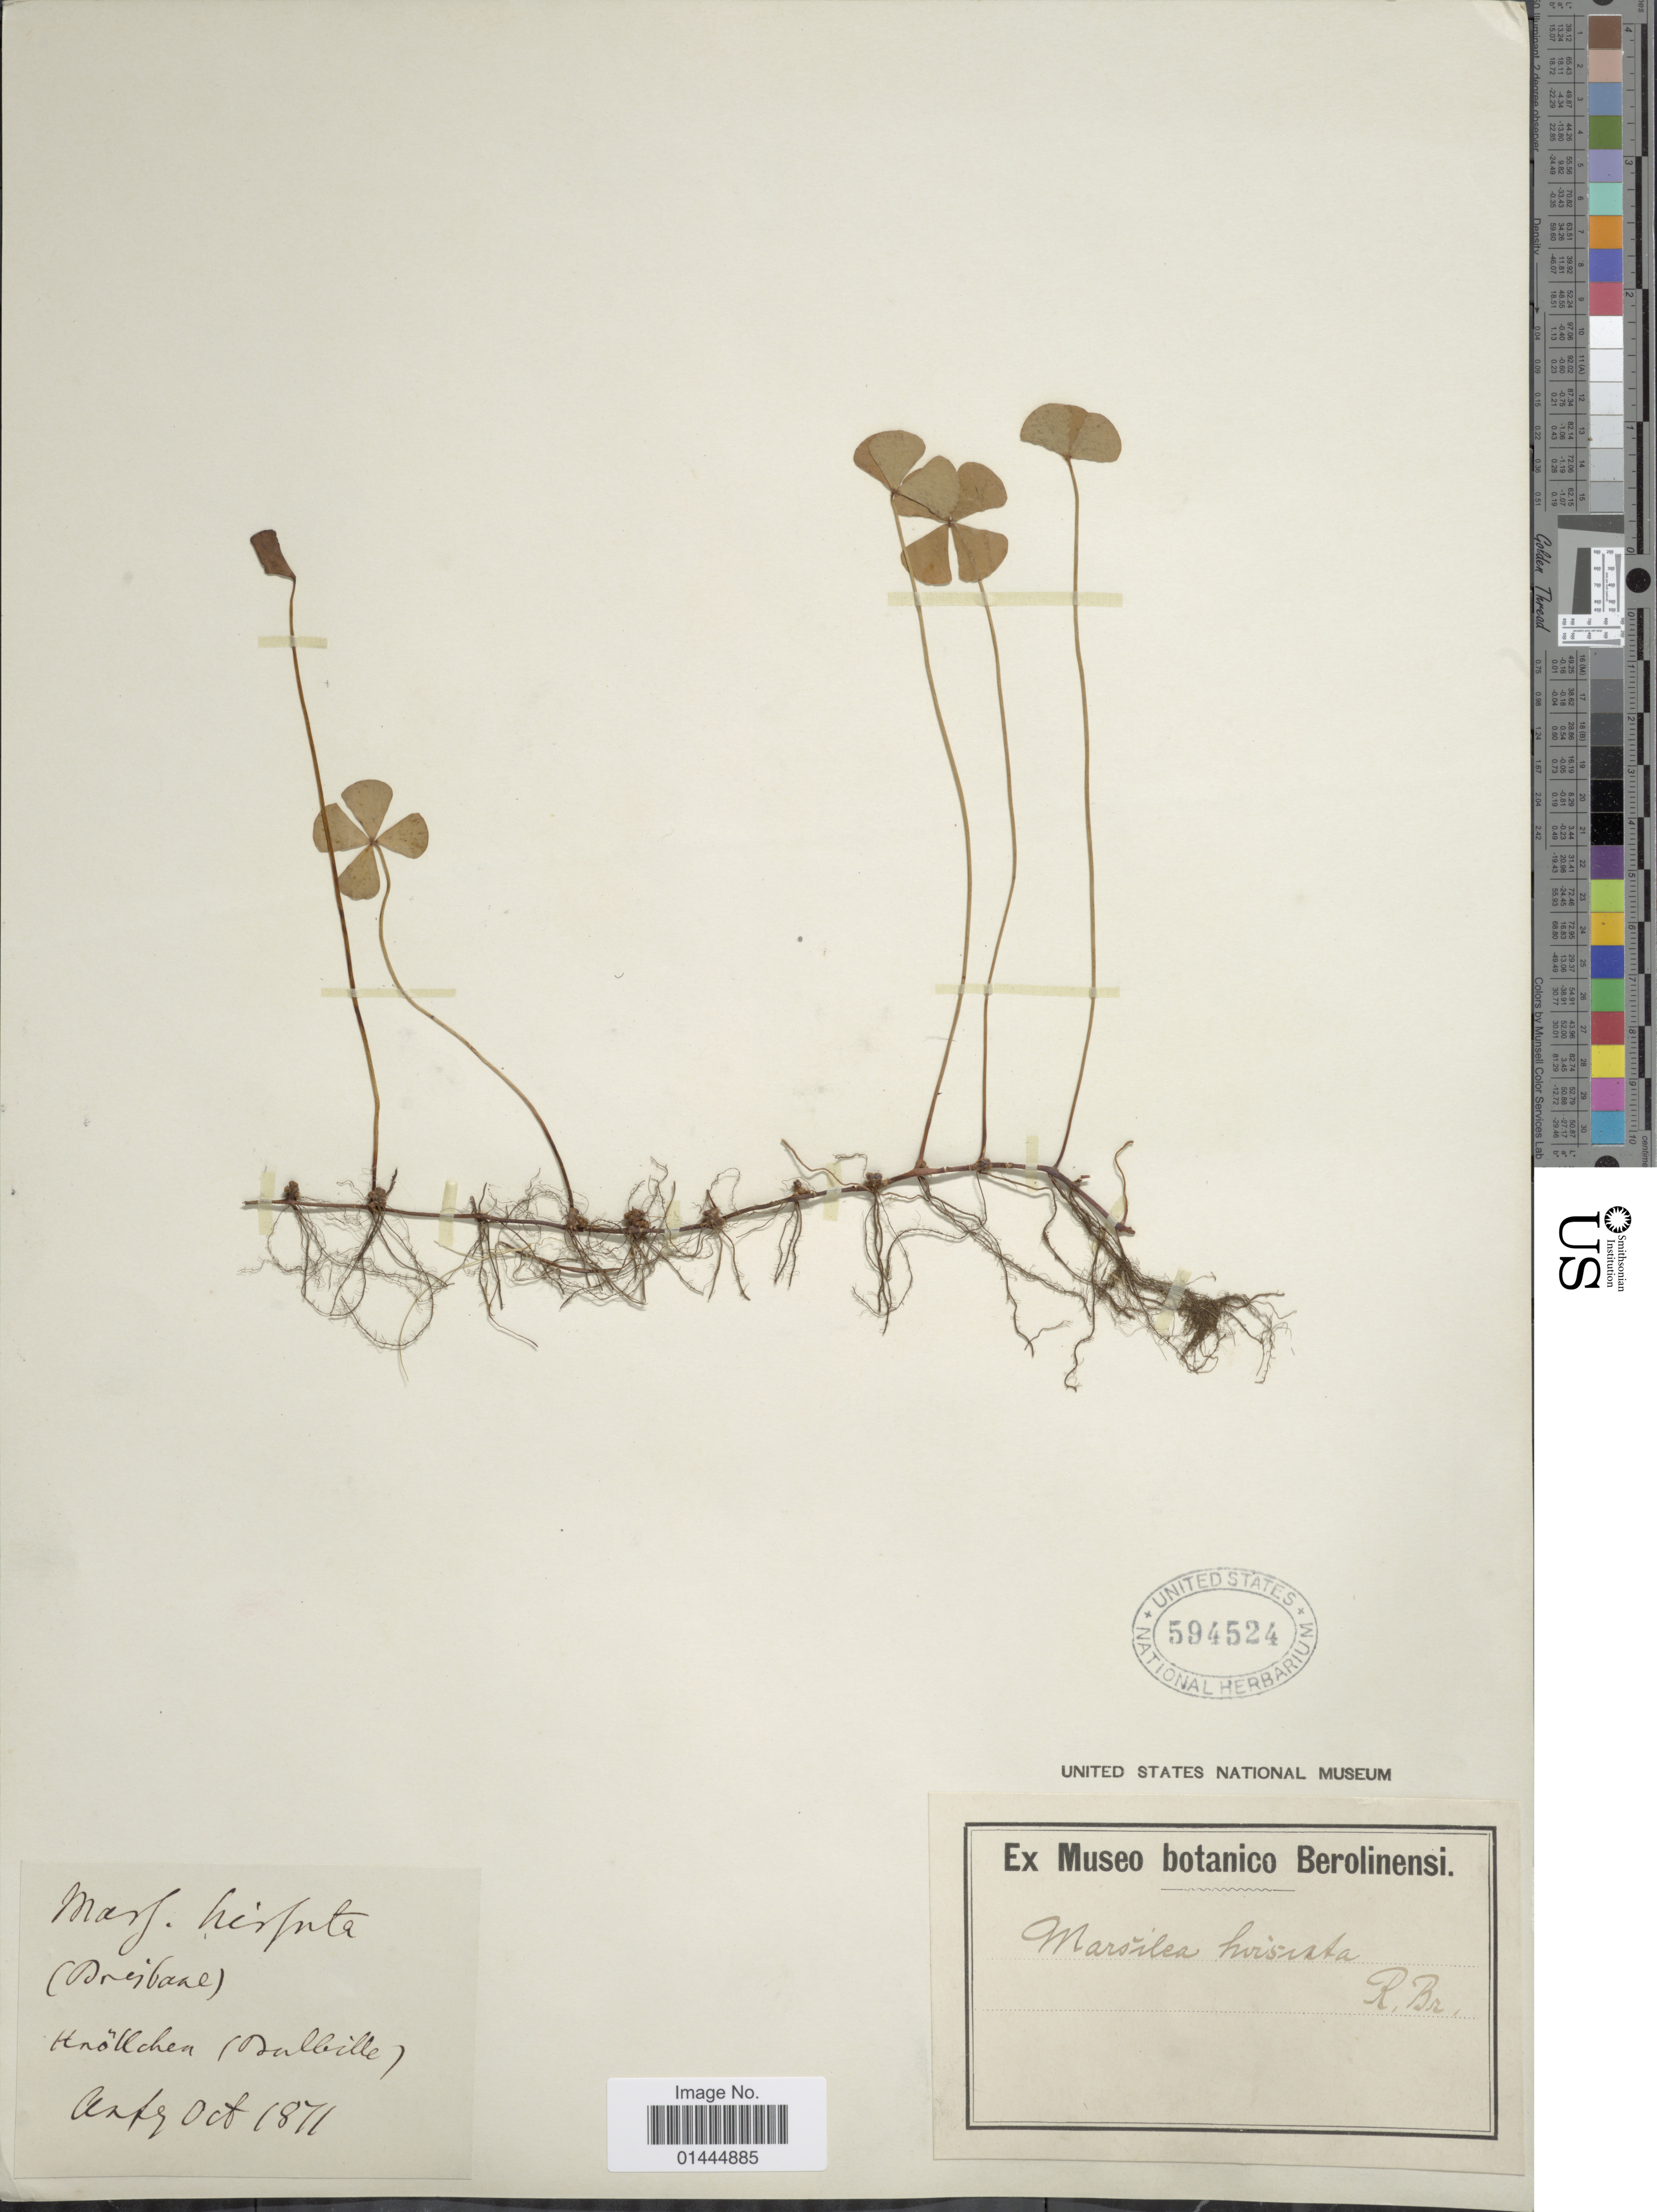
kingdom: Plantae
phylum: Tracheophyta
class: Polypodiopsida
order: Salviniales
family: Marsileaceae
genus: Marsilea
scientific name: Marsilea hirsuta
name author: R. Br.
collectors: ex Museo Botanico Berolinensi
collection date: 1871-10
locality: Knollchea (Bulbille). [interpreted]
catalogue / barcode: US 594524